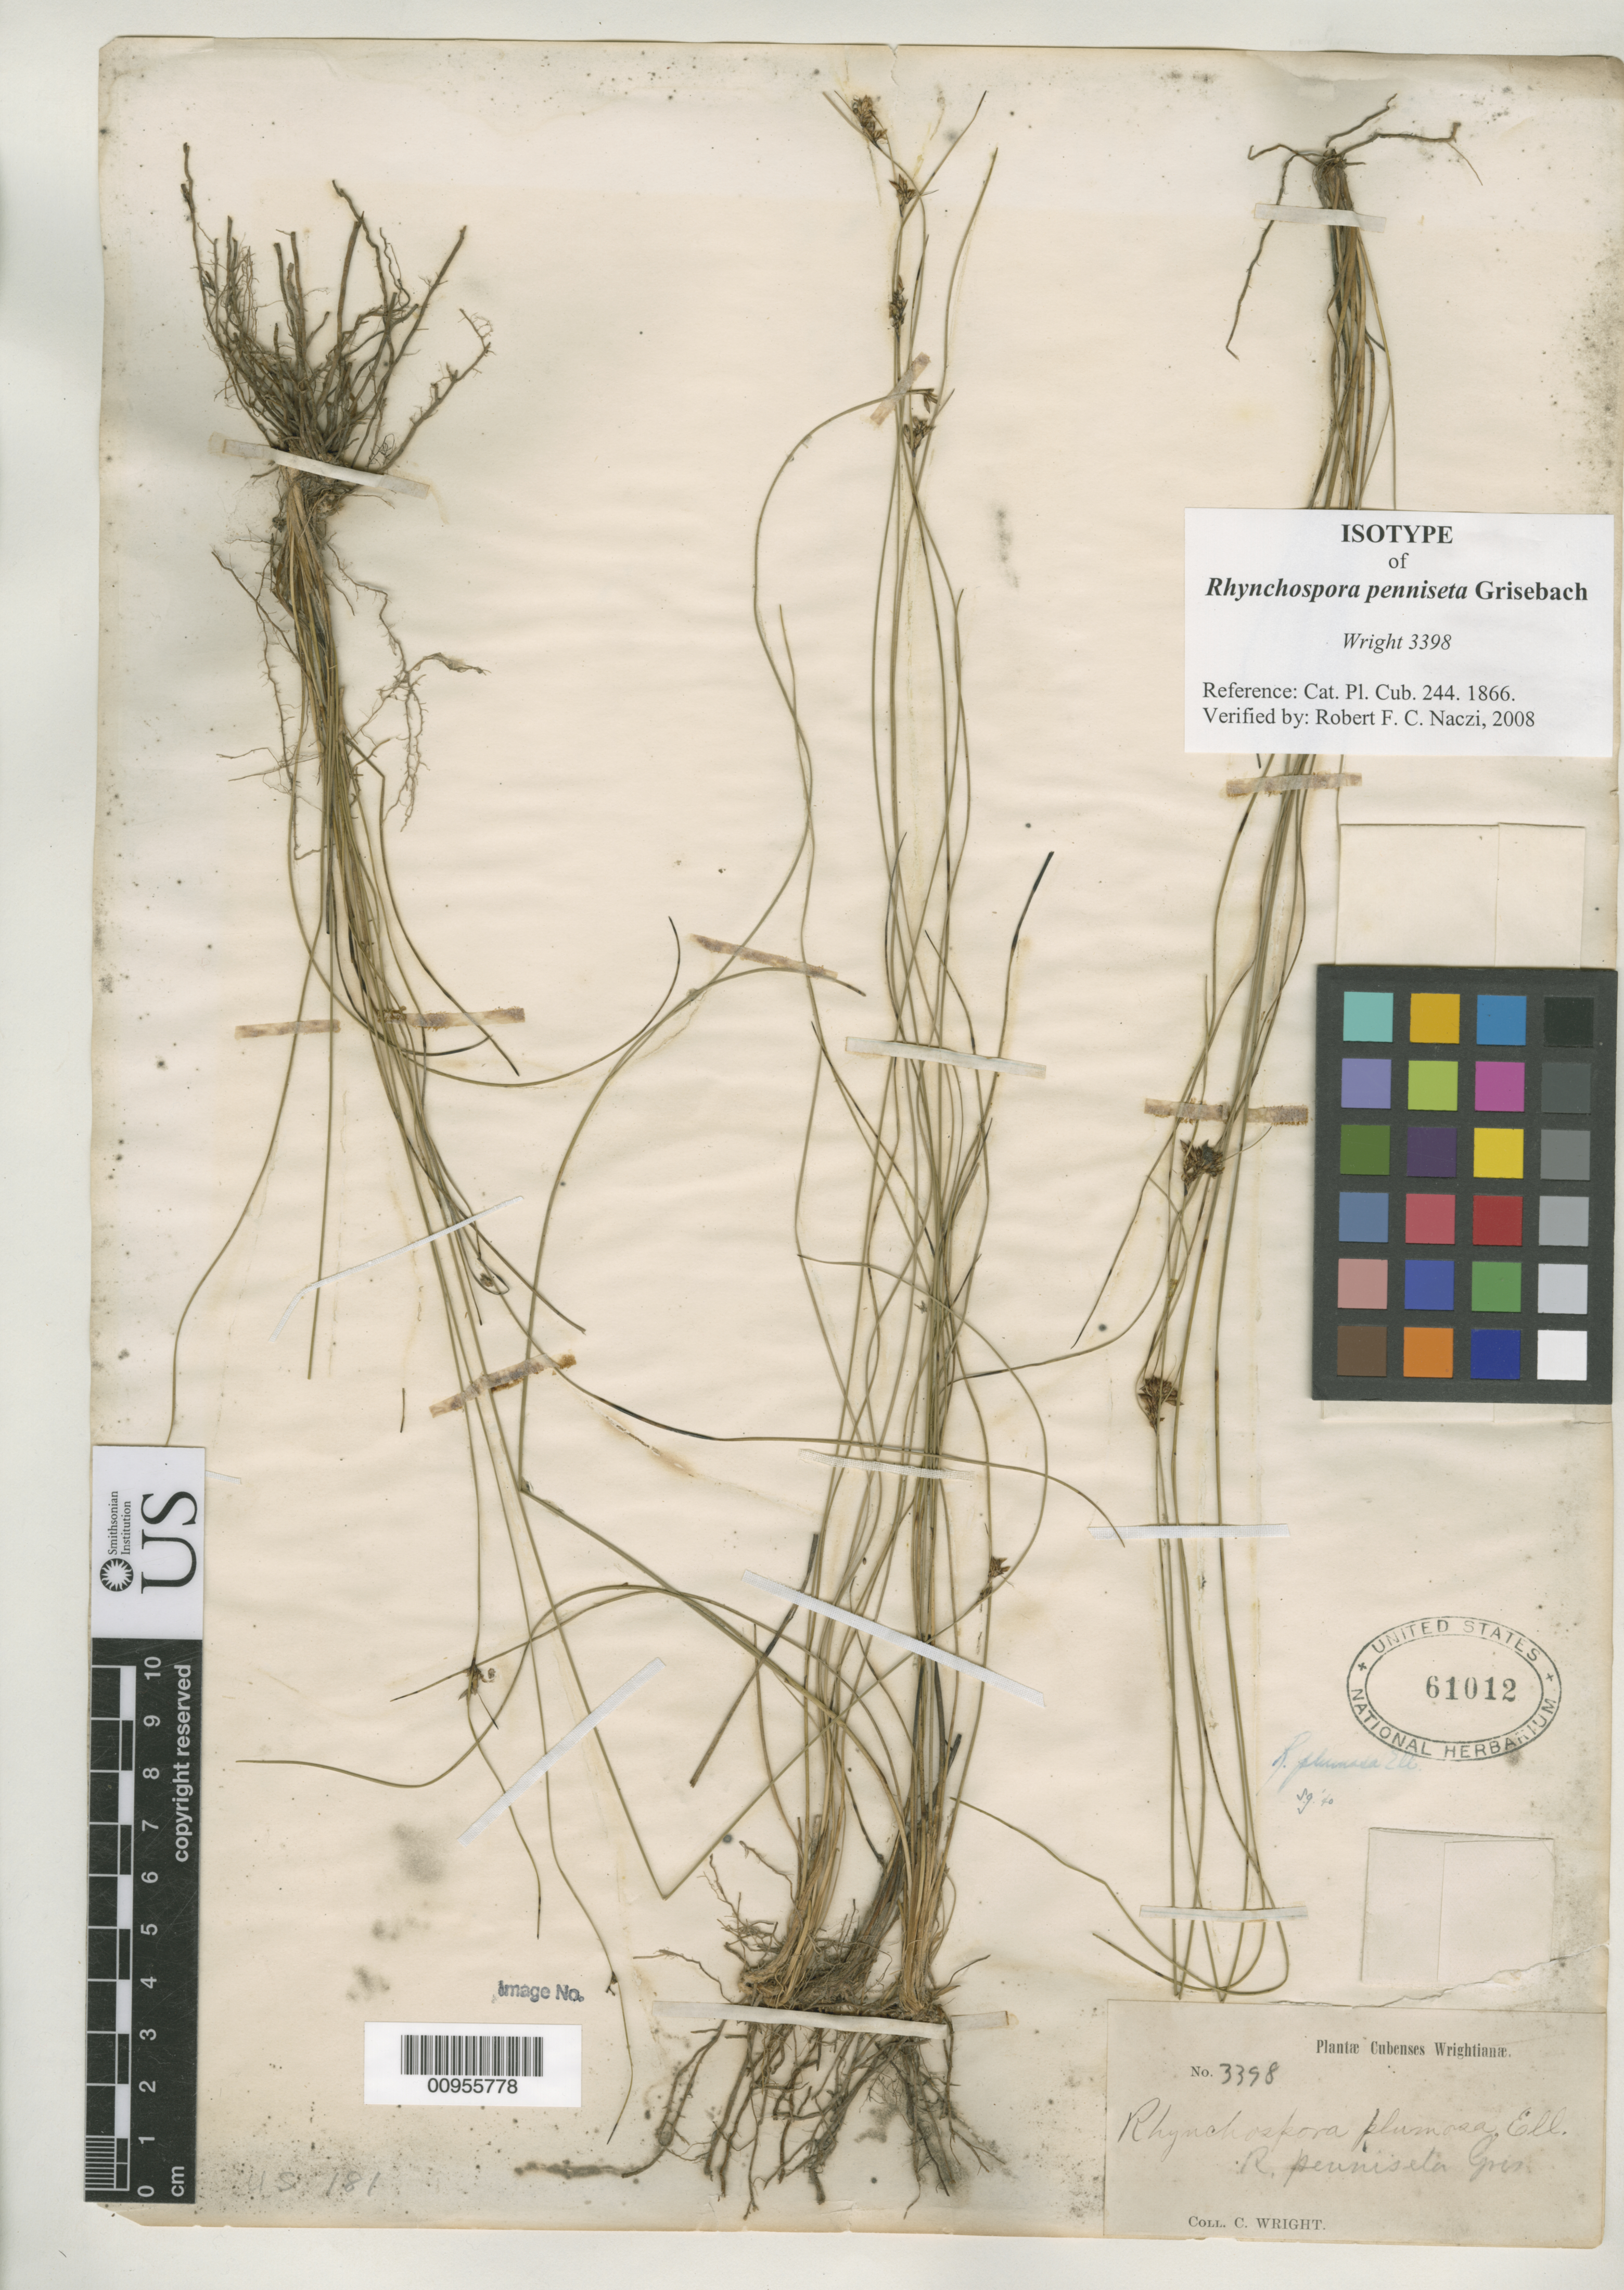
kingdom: Plantae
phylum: Tracheophyta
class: Liliopsida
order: Poales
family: Cyperaceae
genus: Rhynchospora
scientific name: Rhynchospora penniseta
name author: Griseb.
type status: Isotype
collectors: C. Wright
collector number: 3398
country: Cuba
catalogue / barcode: US 61012